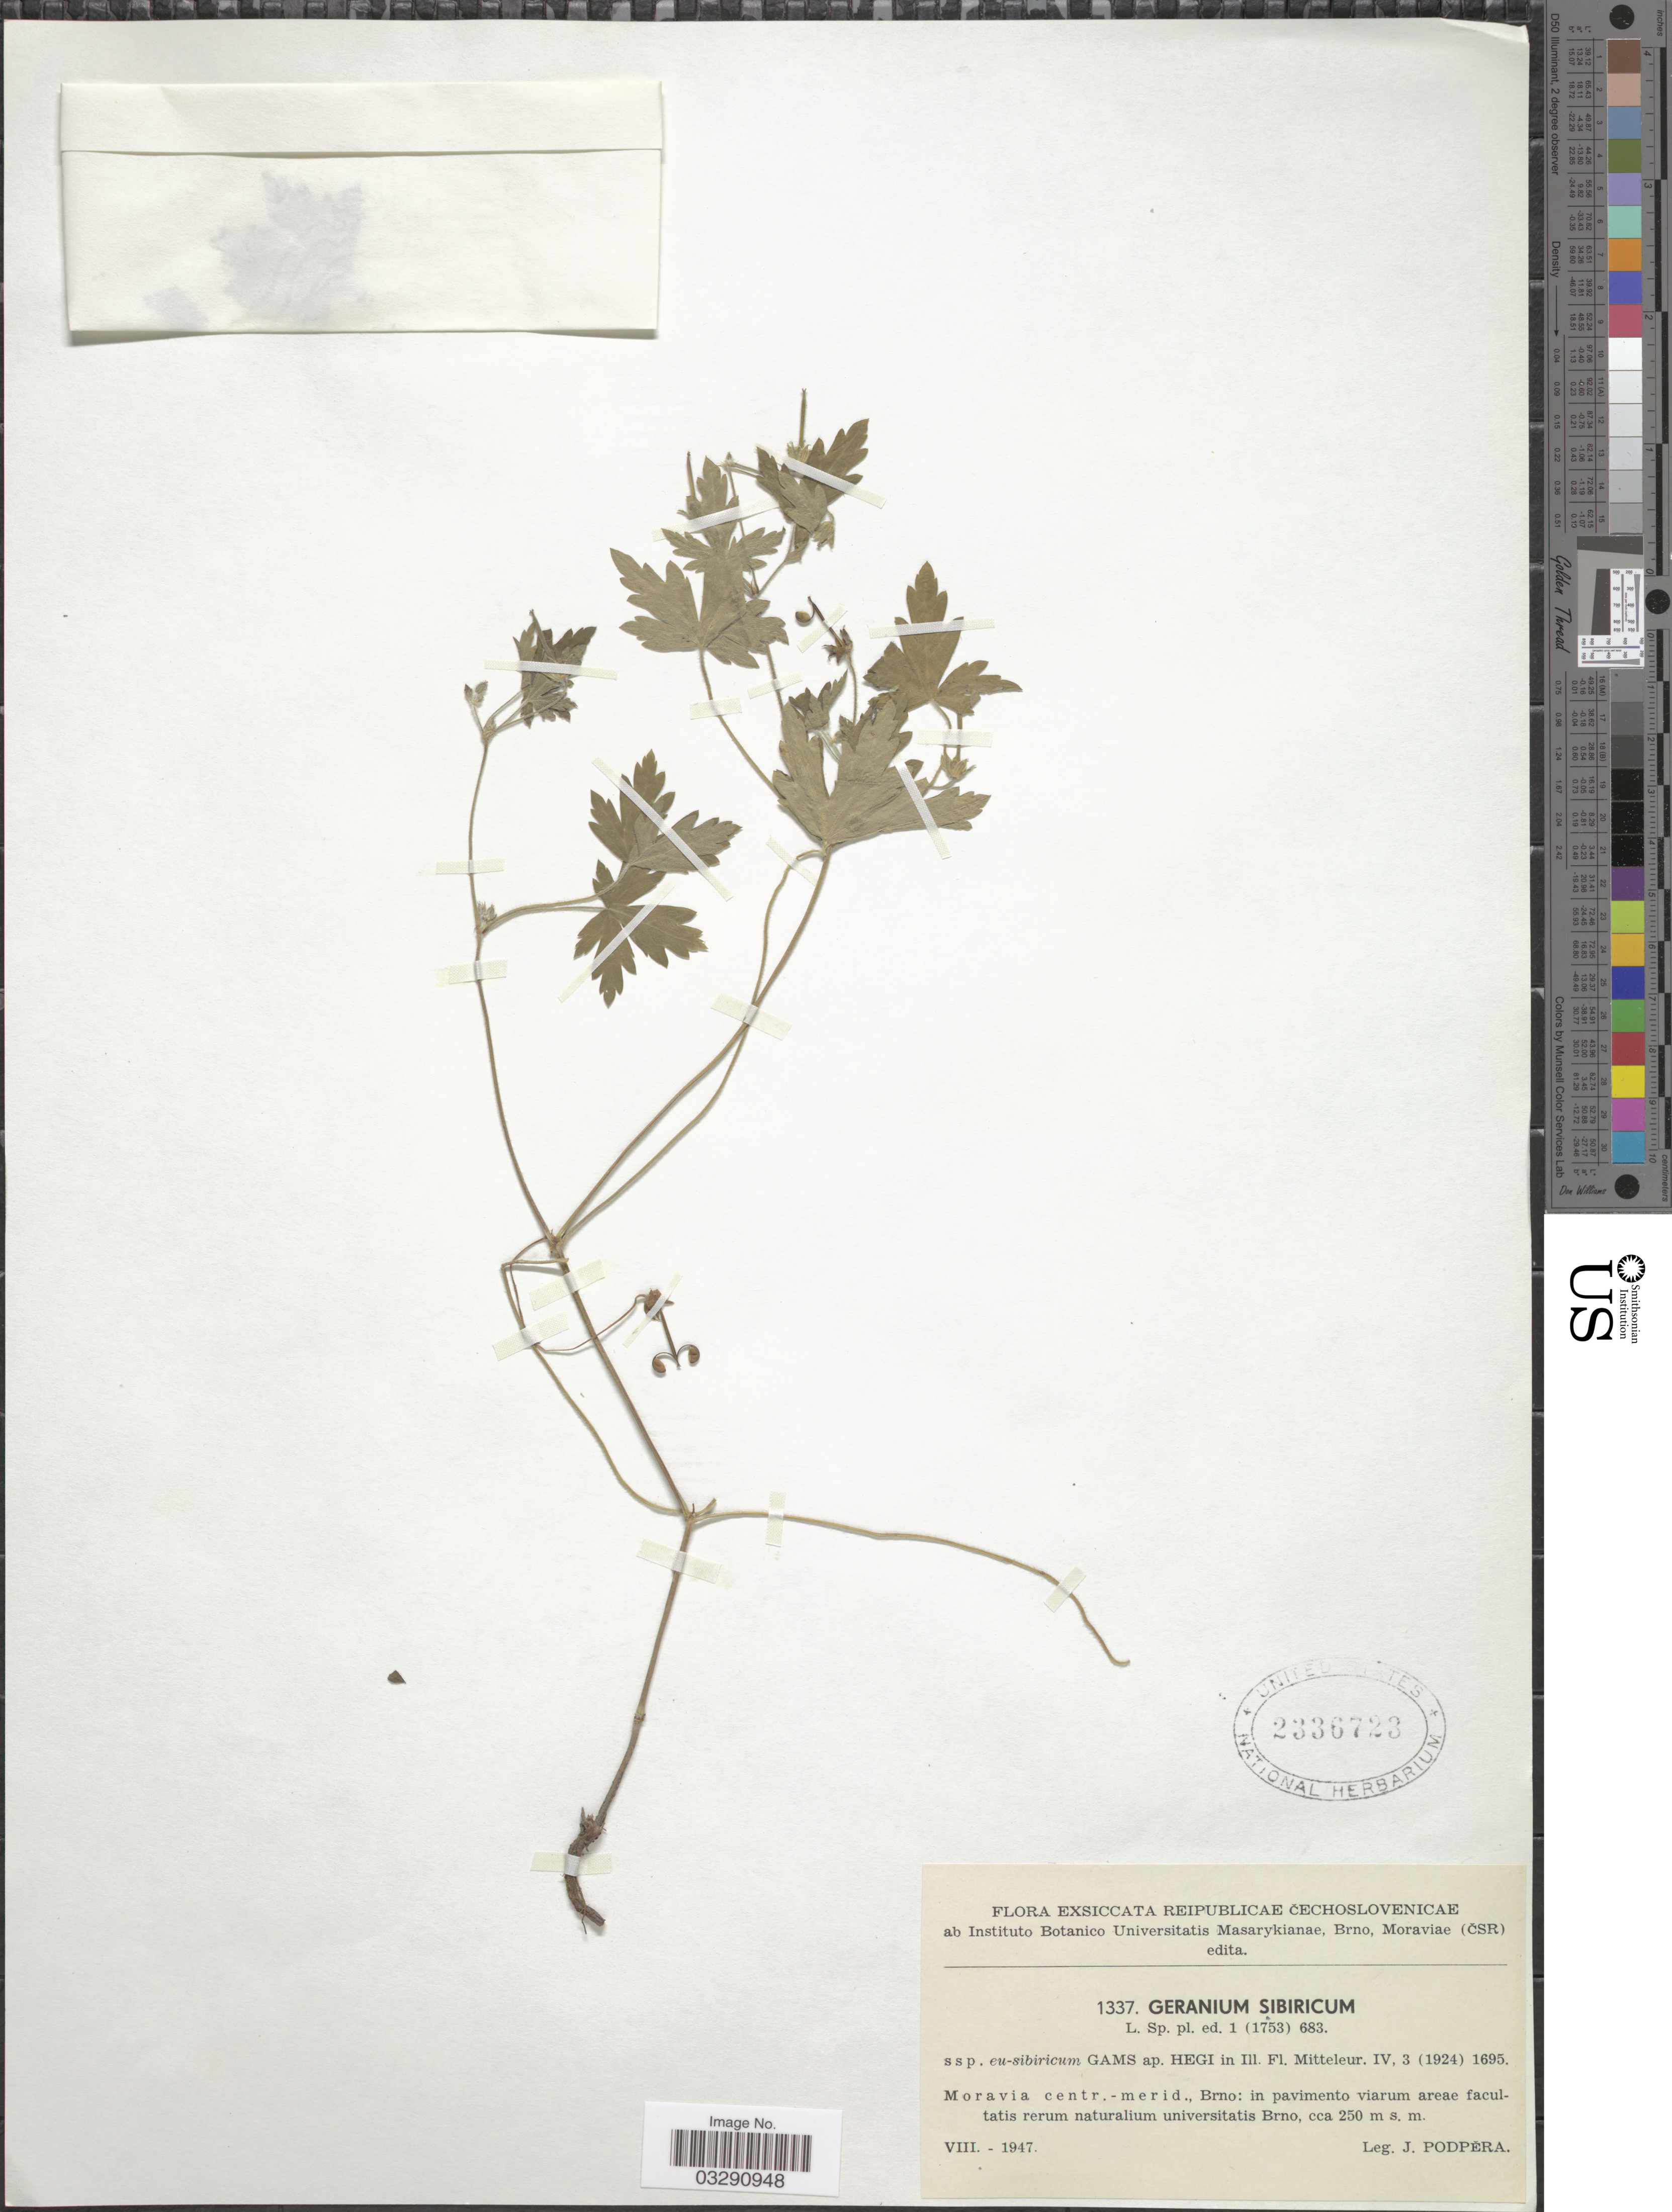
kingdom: Plantae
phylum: Tracheophyta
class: Magnoliopsida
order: Geraniales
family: Geraniaceae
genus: Geranium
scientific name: Geranium sibiricum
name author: L.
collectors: J. Podpera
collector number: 1337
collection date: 1947-08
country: Czechia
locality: Reipublicae Čechoslovenicae, Moravia centr.-merid., Brno: in pavimento viarum areae facultatis rerum naturalium universitatis Brno.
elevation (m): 250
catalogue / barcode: US 2336723